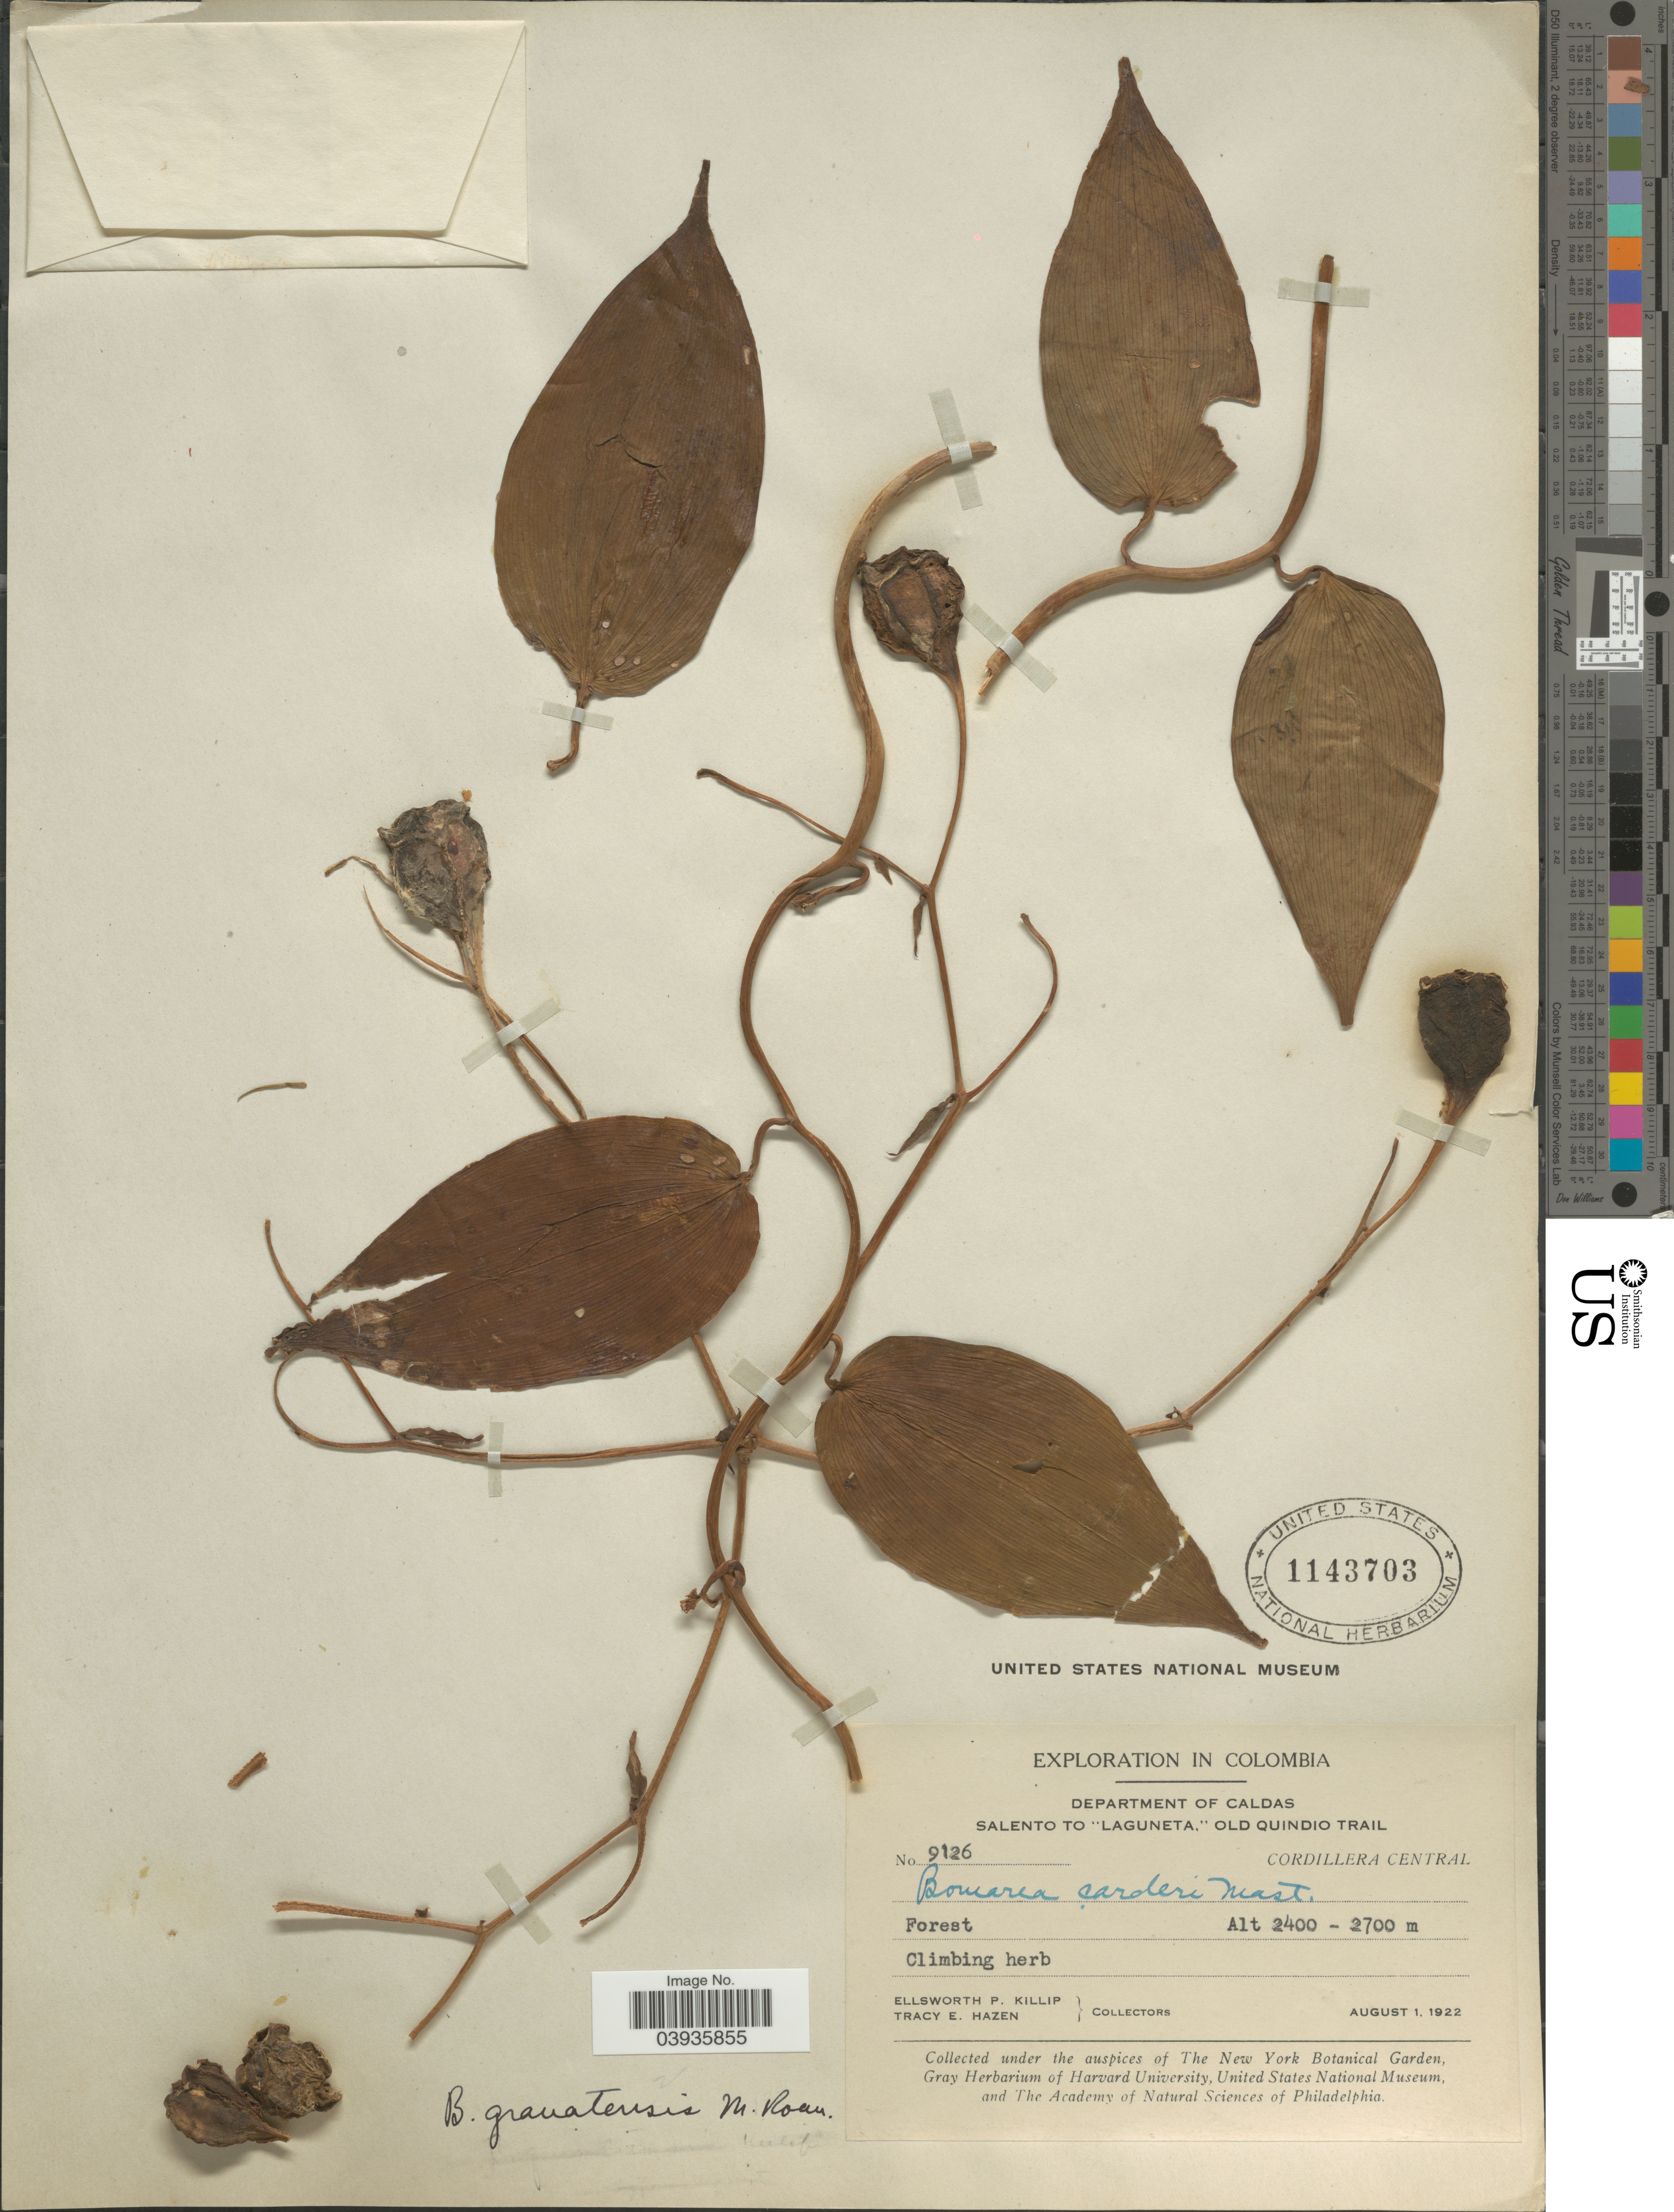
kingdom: Plantae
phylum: Tracheophyta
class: Liliopsida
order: Liliales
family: Alstroemeriaceae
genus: Bomarea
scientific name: Bomarea granatensis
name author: M. Roem.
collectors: E. P. Killip & T. E. Hazen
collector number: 9126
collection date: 1922-08-01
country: Colombia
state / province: Caldas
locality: Departmet of Caldas. Salento to "Laguneta," Old Quindio Trail. Cordillera Central.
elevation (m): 2400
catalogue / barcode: US 1143703